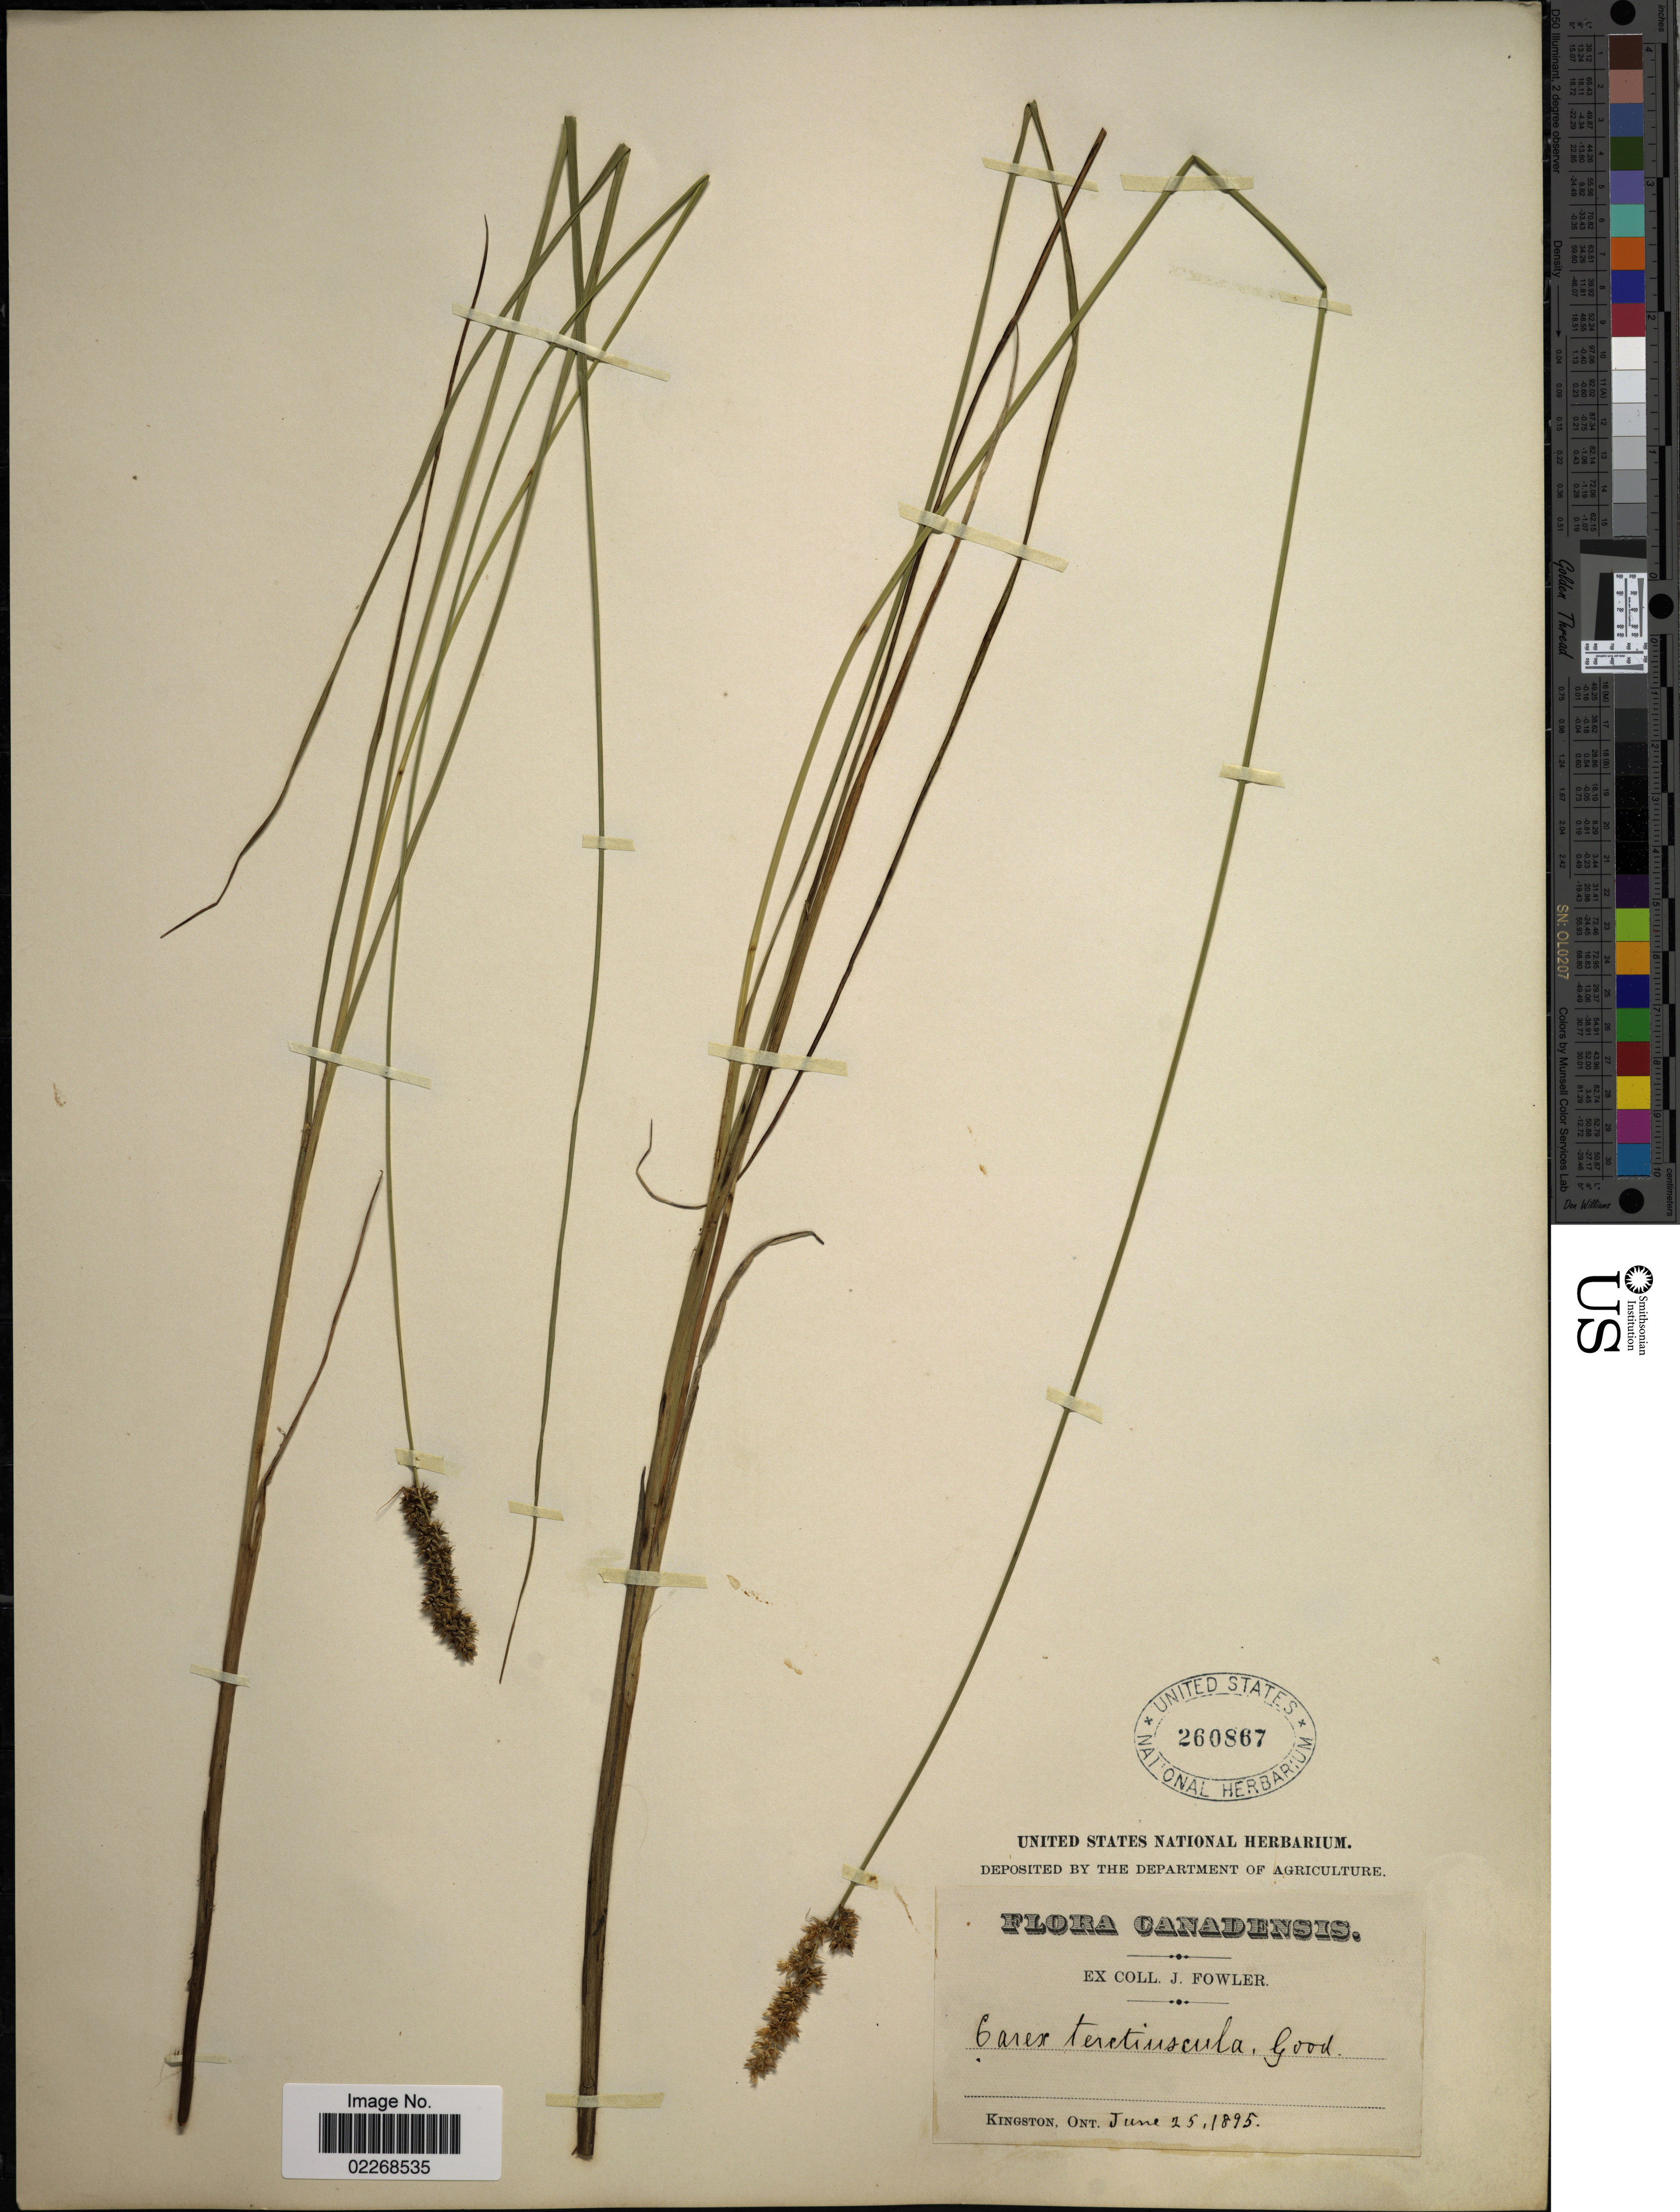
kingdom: Plantae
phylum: Tracheophyta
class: Liliopsida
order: Poales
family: Cyperaceae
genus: Carex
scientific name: Carex diandra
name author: Schrank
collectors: J. P. Fowler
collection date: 1895-06-25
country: Canada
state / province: Ontario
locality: Kingston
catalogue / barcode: US 260867